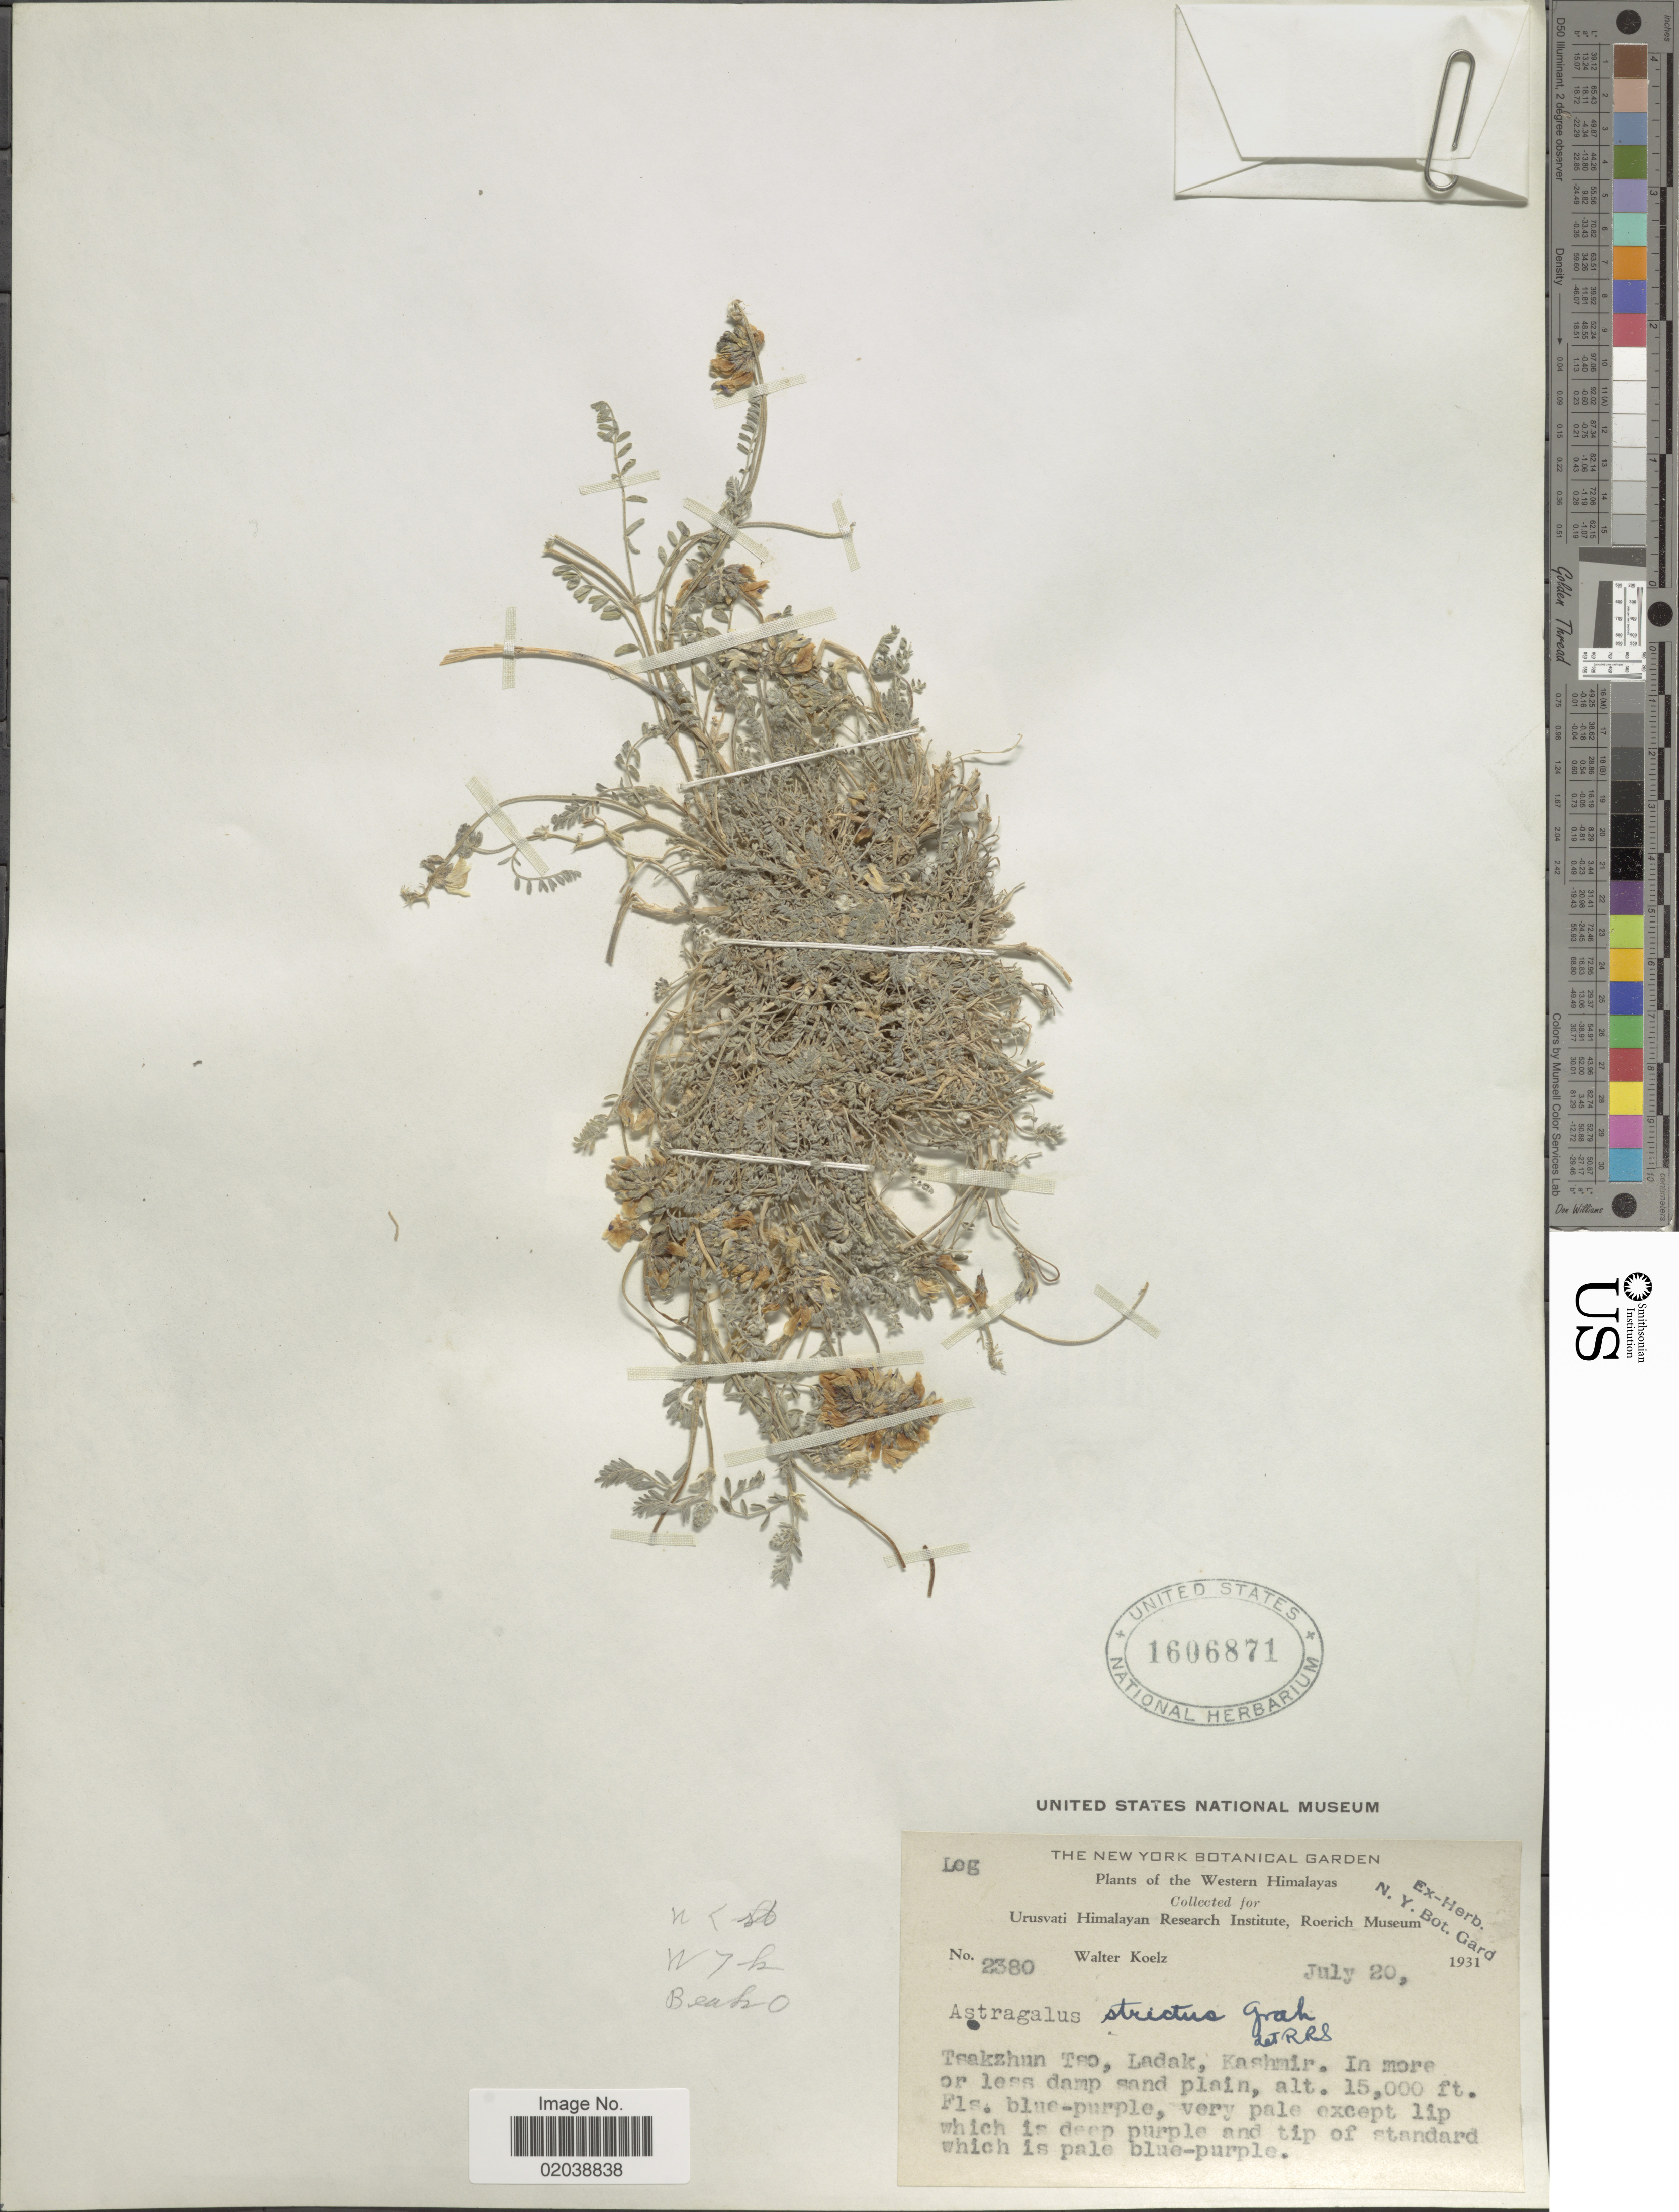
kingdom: Plantae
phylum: Tracheophyta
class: Magnoliopsida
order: Fabales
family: Fabaceae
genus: Astragalus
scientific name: Astragalus strictus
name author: Graham ex Benth.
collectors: W. N. Koelz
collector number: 2380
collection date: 1931-07-20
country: India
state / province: Ladakh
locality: Western Himalayas, Tsakzhun Tso, Ladak, Kashmir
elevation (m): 4572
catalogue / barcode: US 1606871